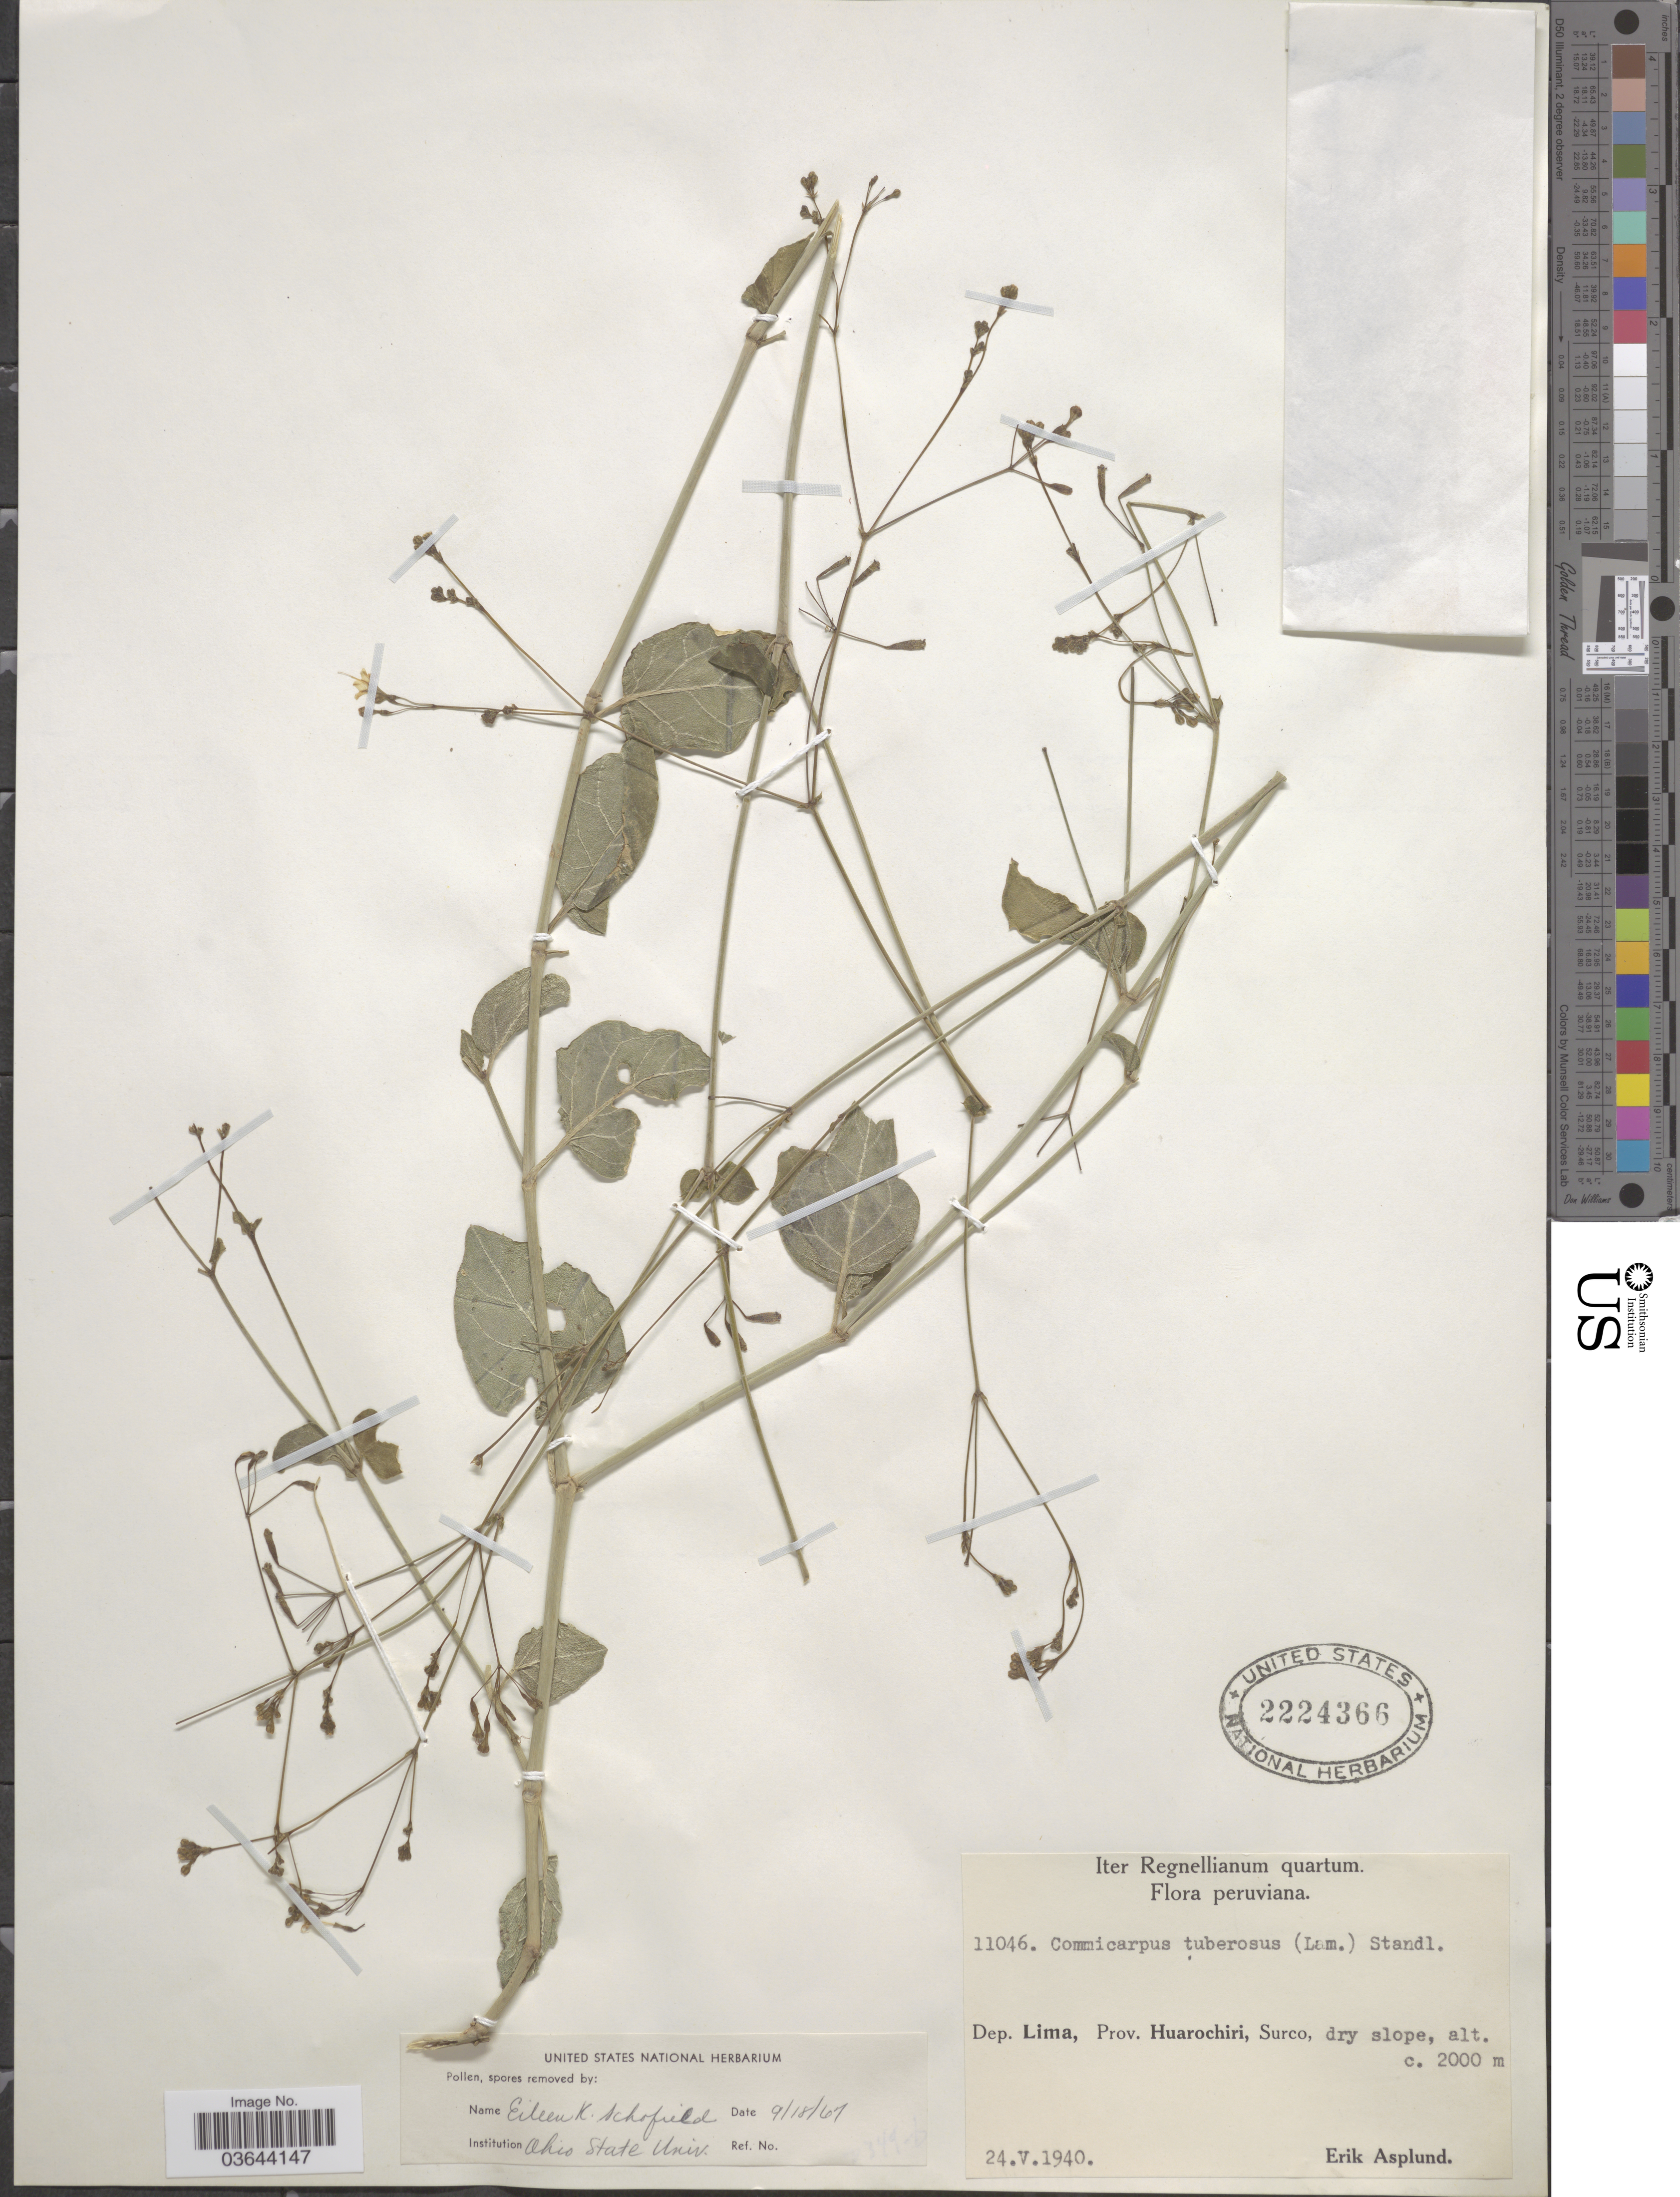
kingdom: Plantae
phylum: Tracheophyta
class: Magnoliopsida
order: Caryophyllales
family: Nyctaginaceae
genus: Commicarpus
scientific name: Commicarpus tuberosus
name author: (Lam.) Standl.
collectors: E. Asplund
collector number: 11046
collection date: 1940-05-24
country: Peru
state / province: Lima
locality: Dep. Lima, Prov. Huarochiri, Surco.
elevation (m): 2000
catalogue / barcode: US 2224366